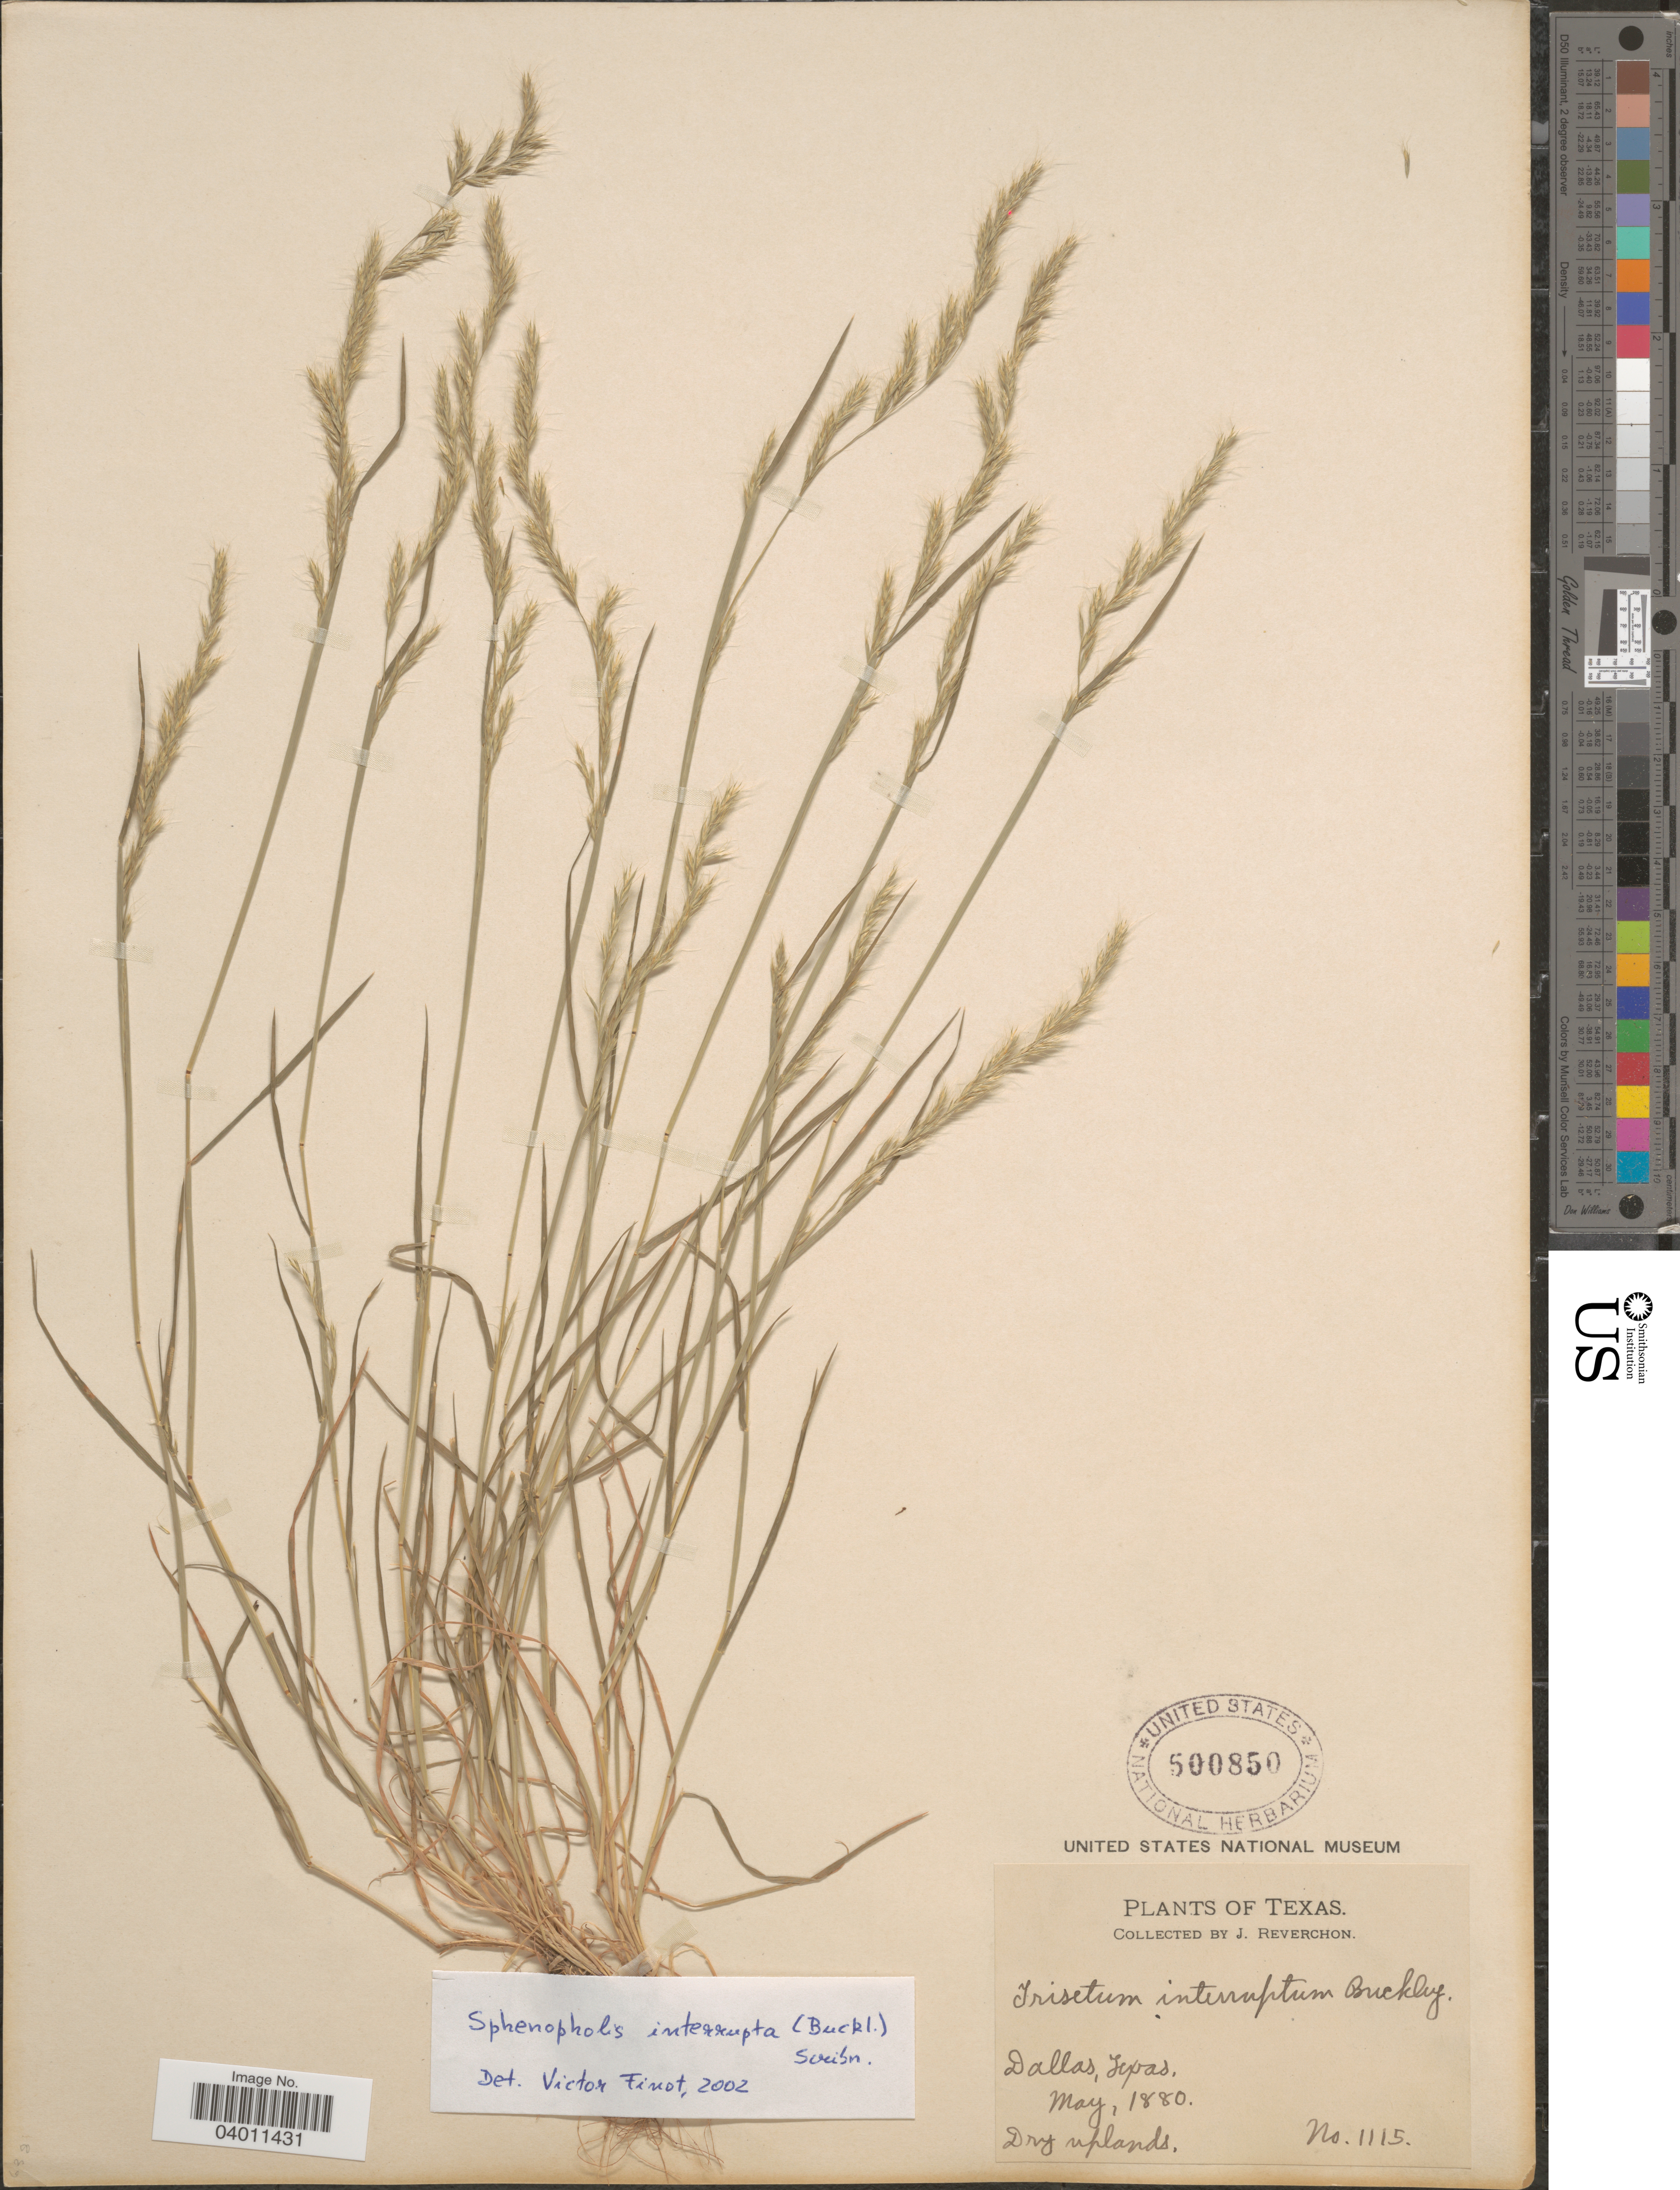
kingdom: Plantae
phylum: Tracheophyta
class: Liliopsida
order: Poales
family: Poaceae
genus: Sphenopholis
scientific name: Sphenopholis interrupta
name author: (Buckley) Scribn.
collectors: J. Reverchon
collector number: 1115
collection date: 1880-05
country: United States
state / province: Texas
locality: Dallas. Dry uplands.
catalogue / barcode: US 500850